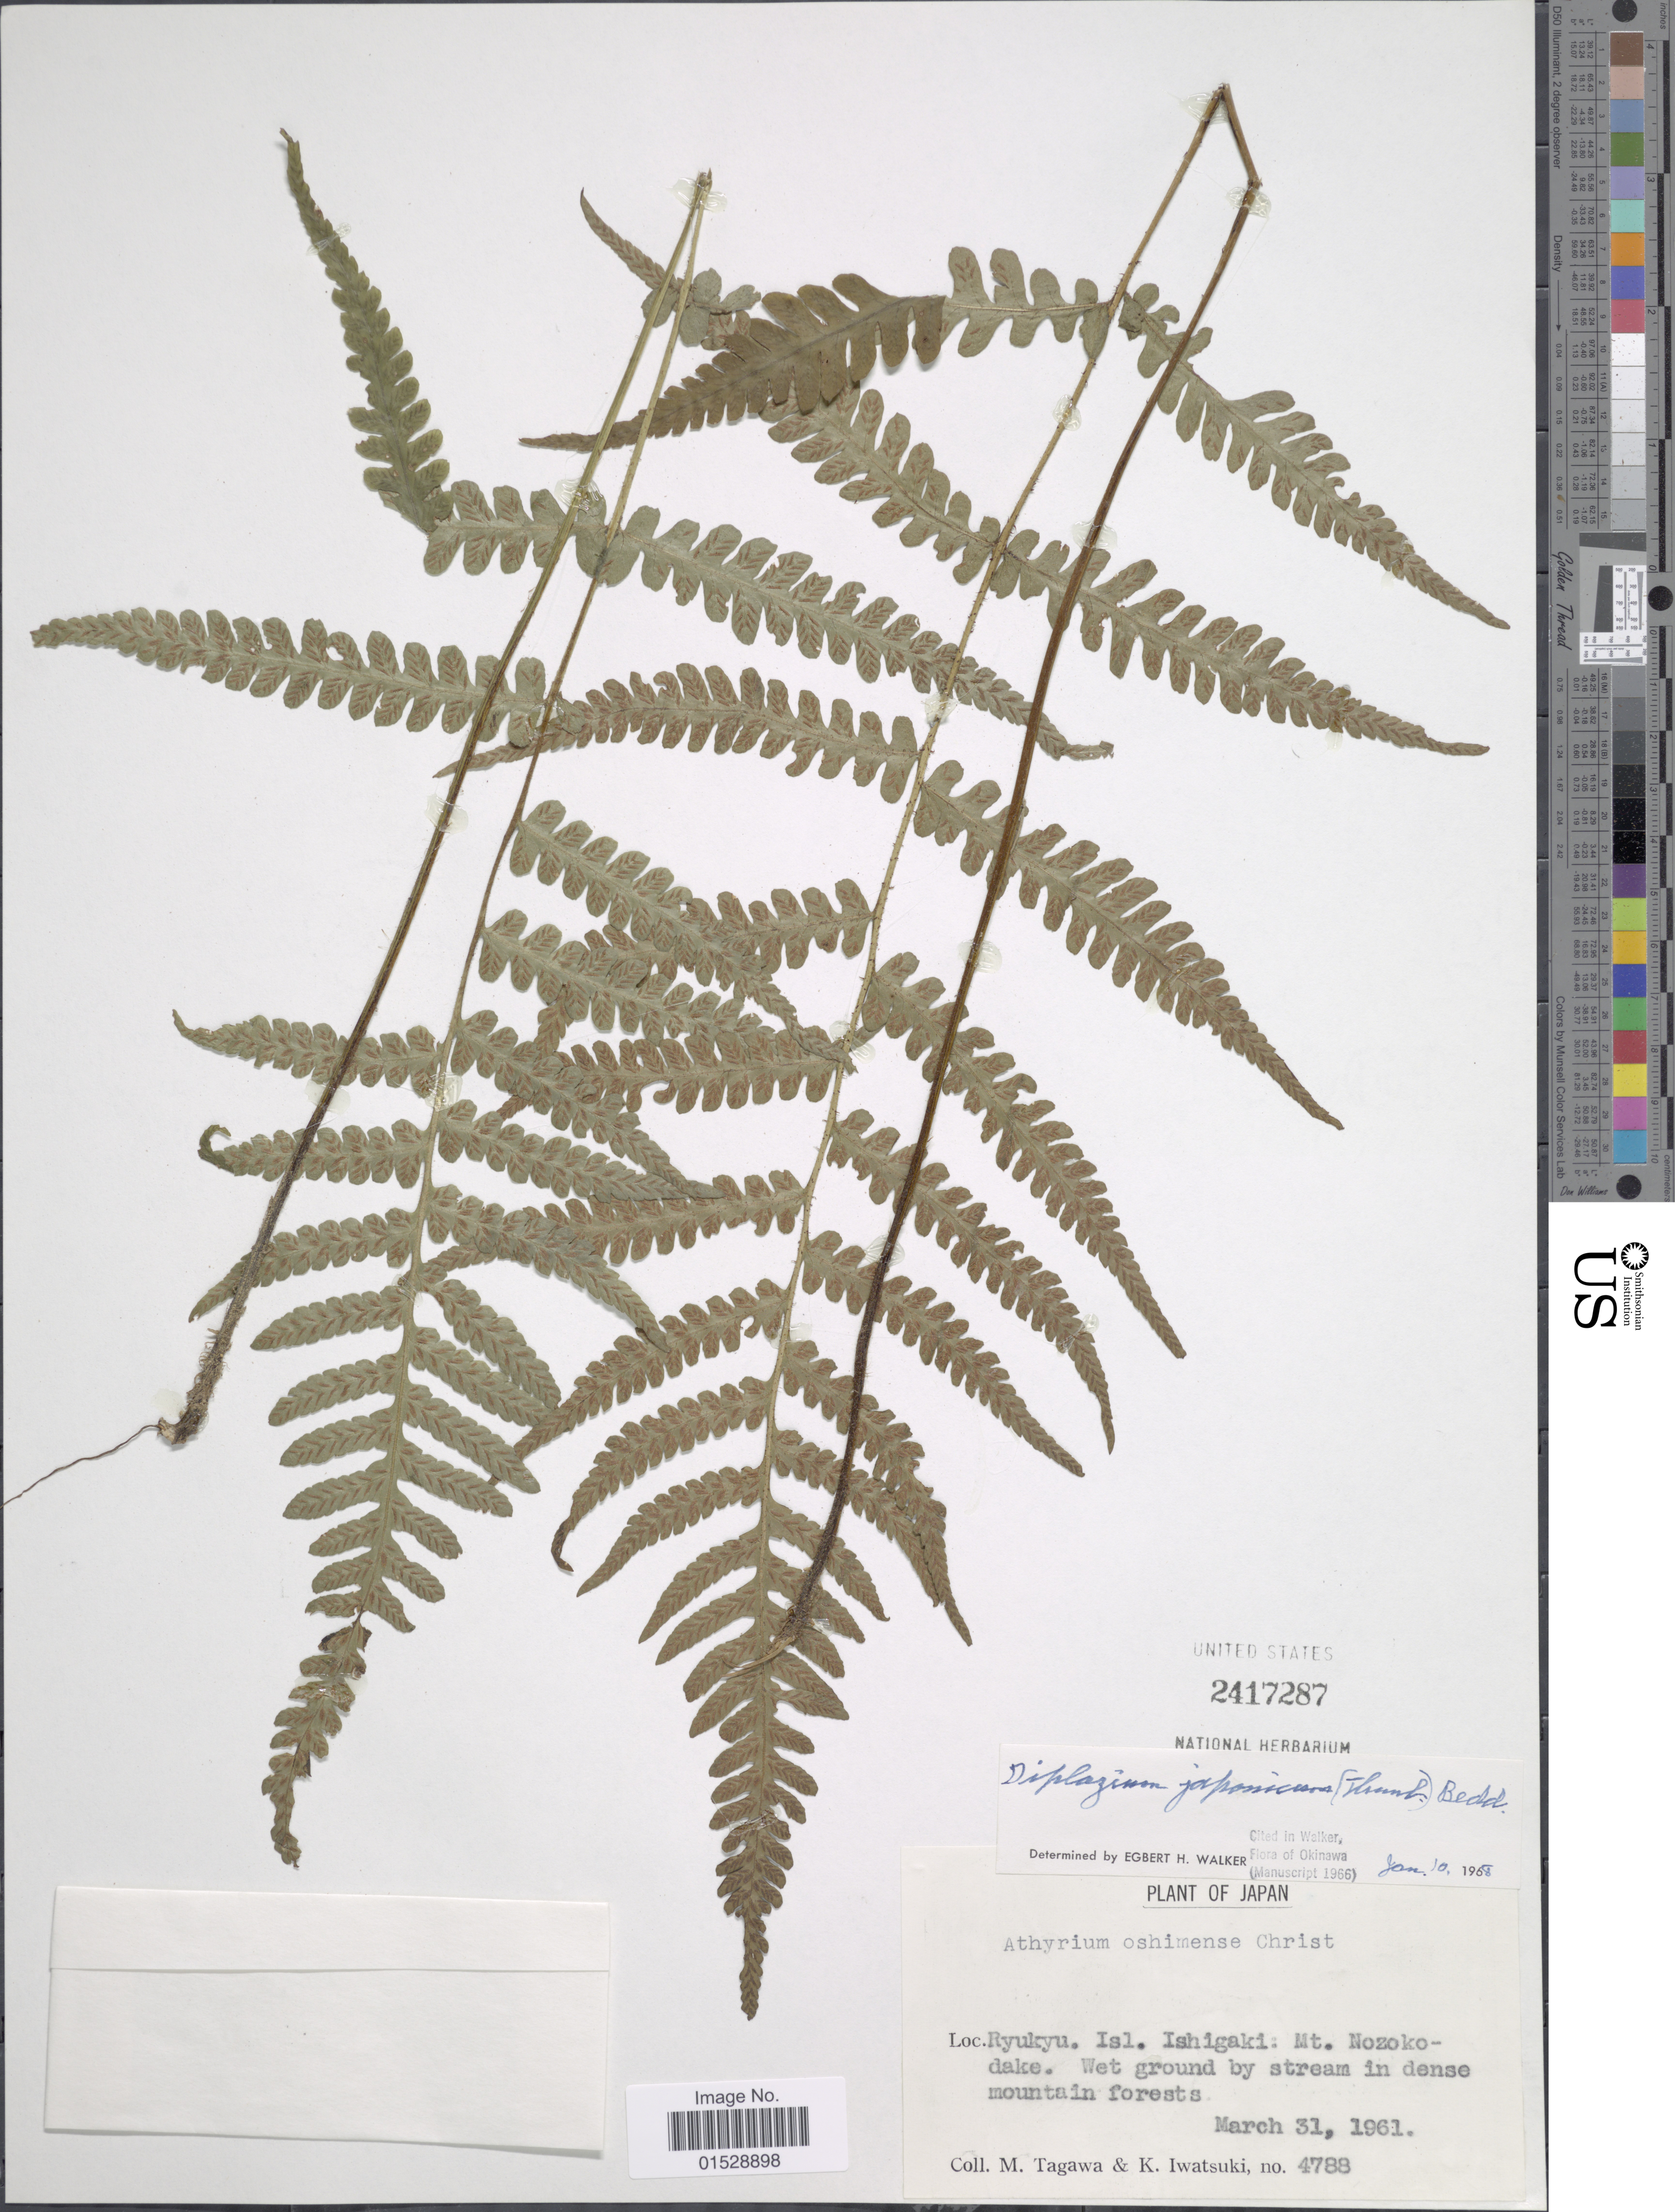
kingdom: Plantae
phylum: Tracheophyta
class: Polypodiopsida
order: Polypodiales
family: Athyriaceae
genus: Deparia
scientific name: Deparia japonica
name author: (Thunb.) M. Kato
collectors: M. Tagawa & K. Iwatsuki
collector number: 4788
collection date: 1961-03-31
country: Japan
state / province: Okinawa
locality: Ryukyu, Isl. Ishigaki: Mt. Nozoko-dake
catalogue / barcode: US 2417287